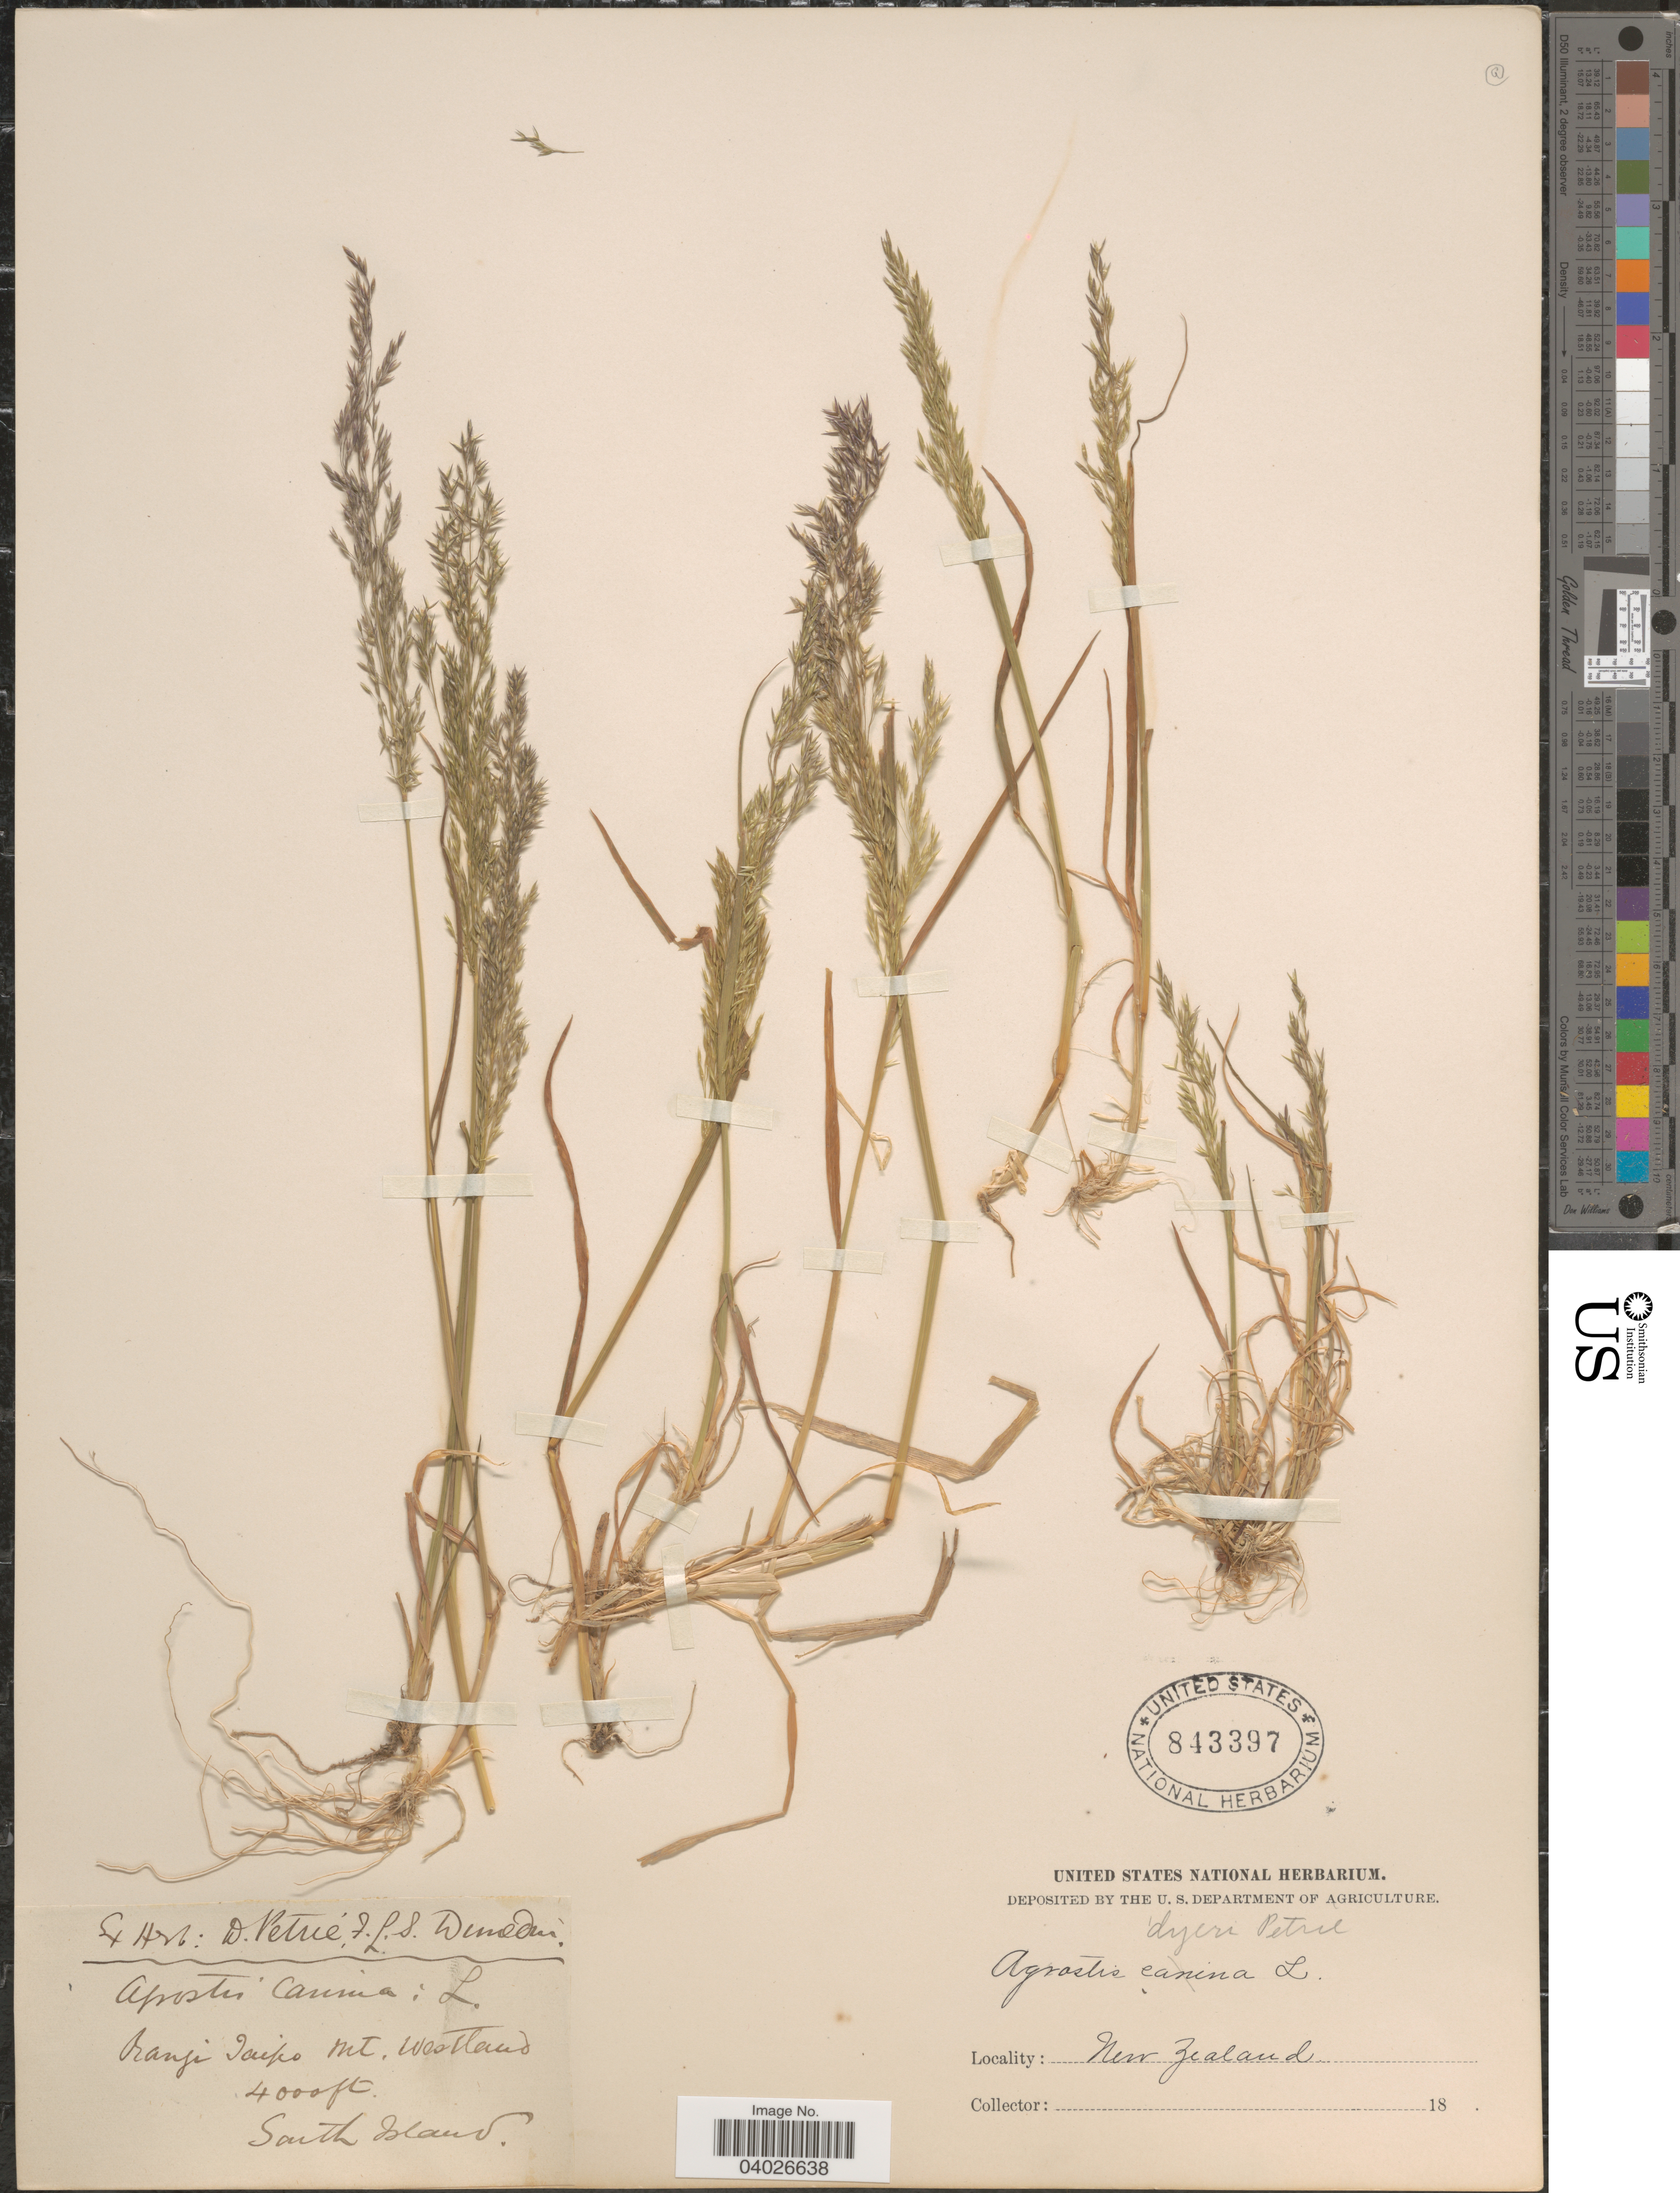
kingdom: Plantae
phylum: Tracheophyta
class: Liliopsida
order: Poales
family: Poaceae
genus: Agrostis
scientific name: Agrostis dyeri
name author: Petrie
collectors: Ex Herb D. Petrie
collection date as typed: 18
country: New Zealand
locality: Ranji Taipo Mt. Westland. South Island.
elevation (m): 1219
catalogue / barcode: US 843397